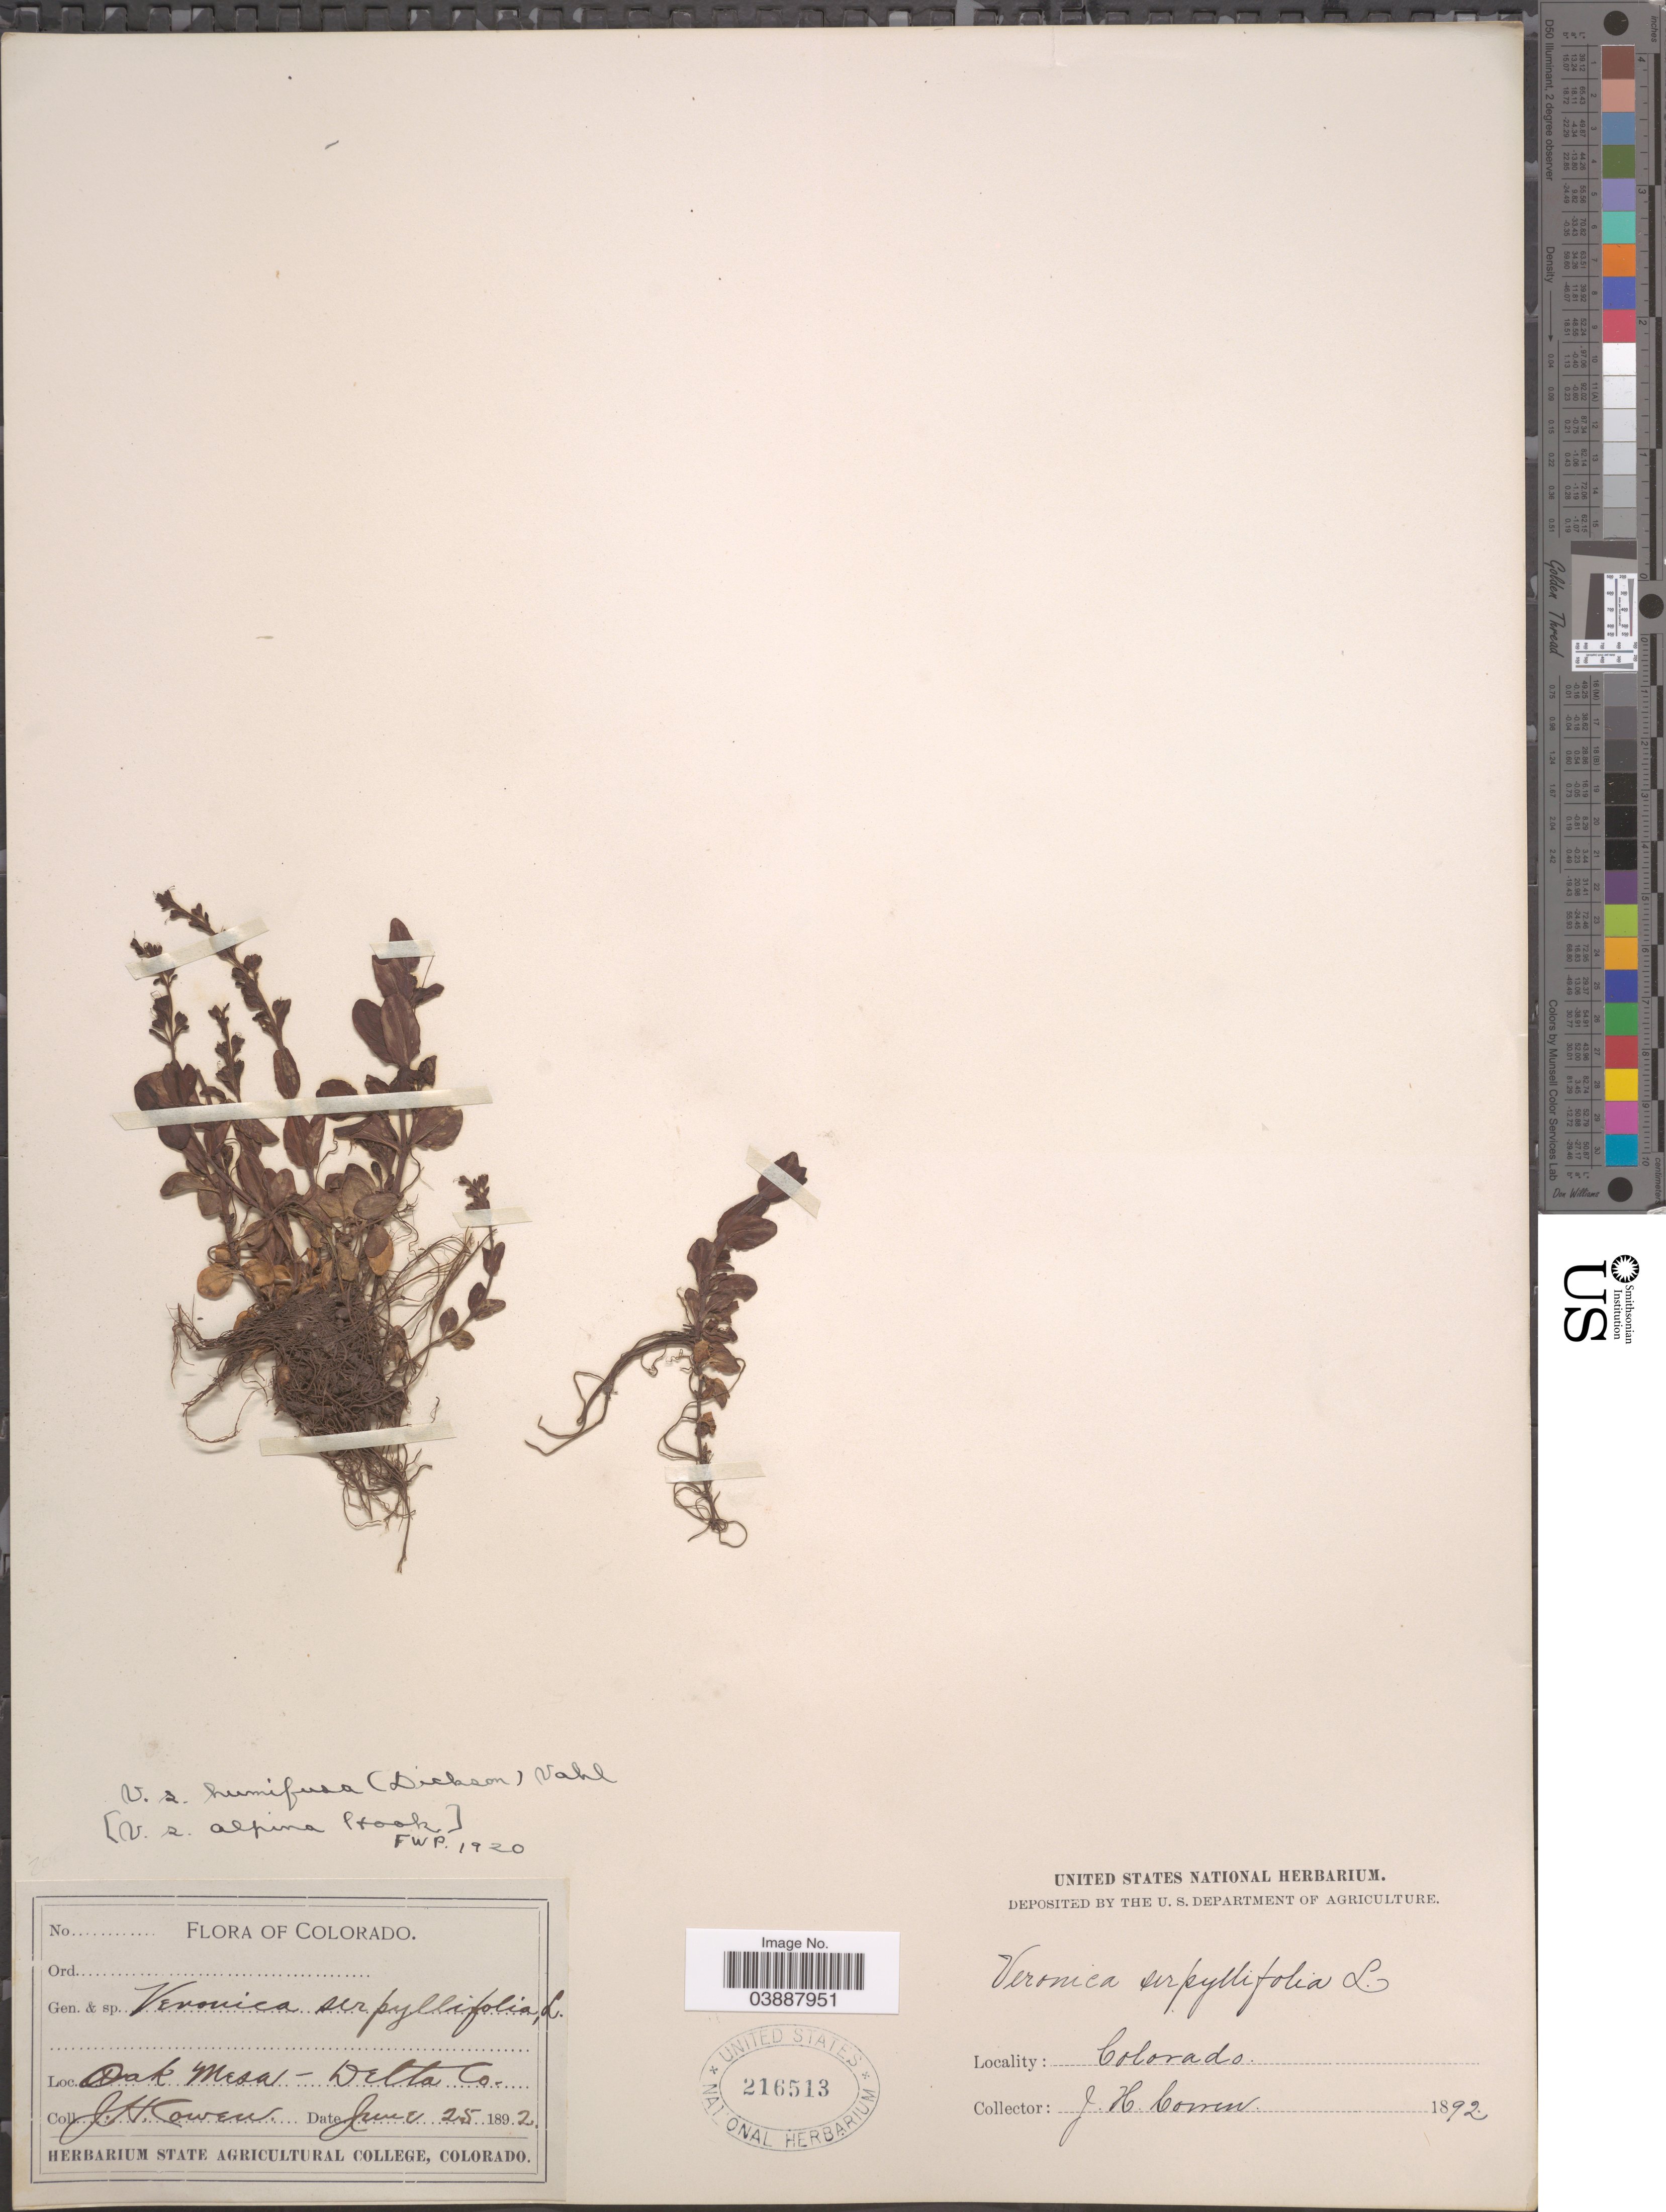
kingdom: Plantae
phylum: Tracheophyta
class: Magnoliopsida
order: Lamiales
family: Plantaginaceae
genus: Veronica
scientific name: Veronica serpyllifolia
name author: L.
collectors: J. H. Cowen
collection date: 1892-06-25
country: United States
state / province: Colorado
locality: Oak Mesa - Delta Co.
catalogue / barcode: US 216513